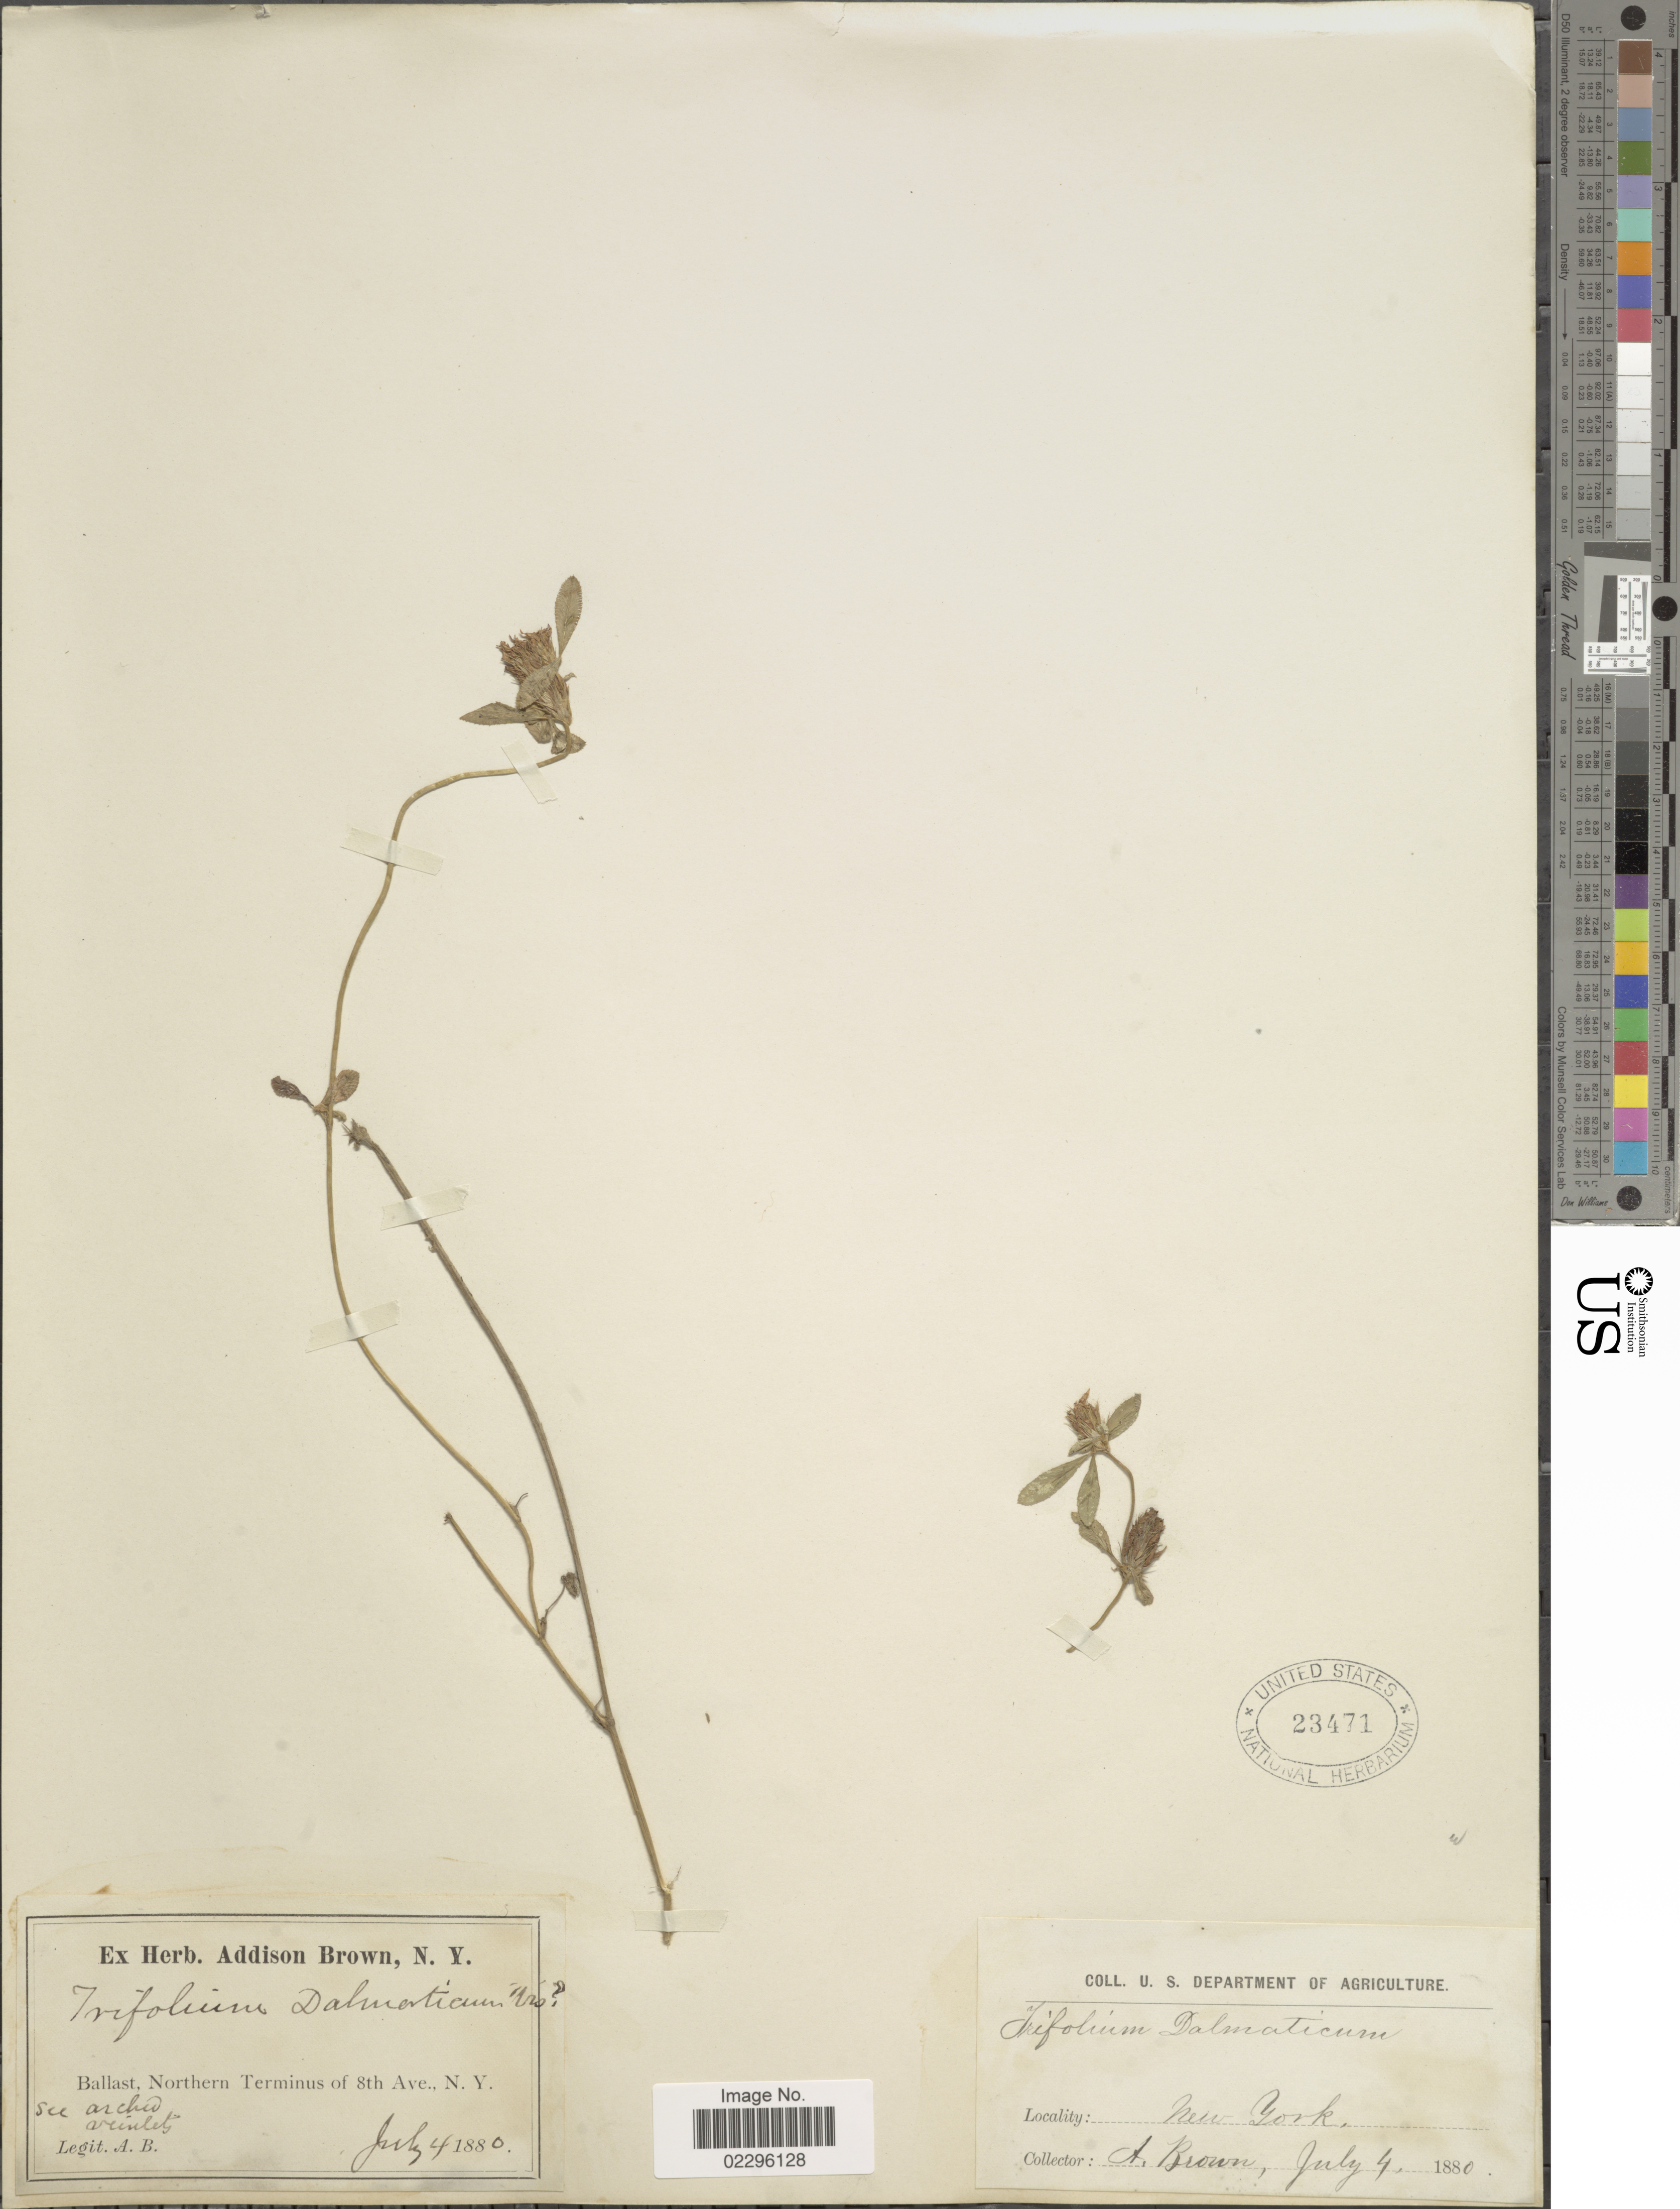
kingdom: Plantae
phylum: Tracheophyta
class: Magnoliopsida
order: Fabales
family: Fabaceae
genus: Trifolium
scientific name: Trifolium dalmaticum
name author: Vis.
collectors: A. Brown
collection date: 1880-07-04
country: United States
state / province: New York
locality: Ballast, Northern Terminus of 8th Ave.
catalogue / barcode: US 23471